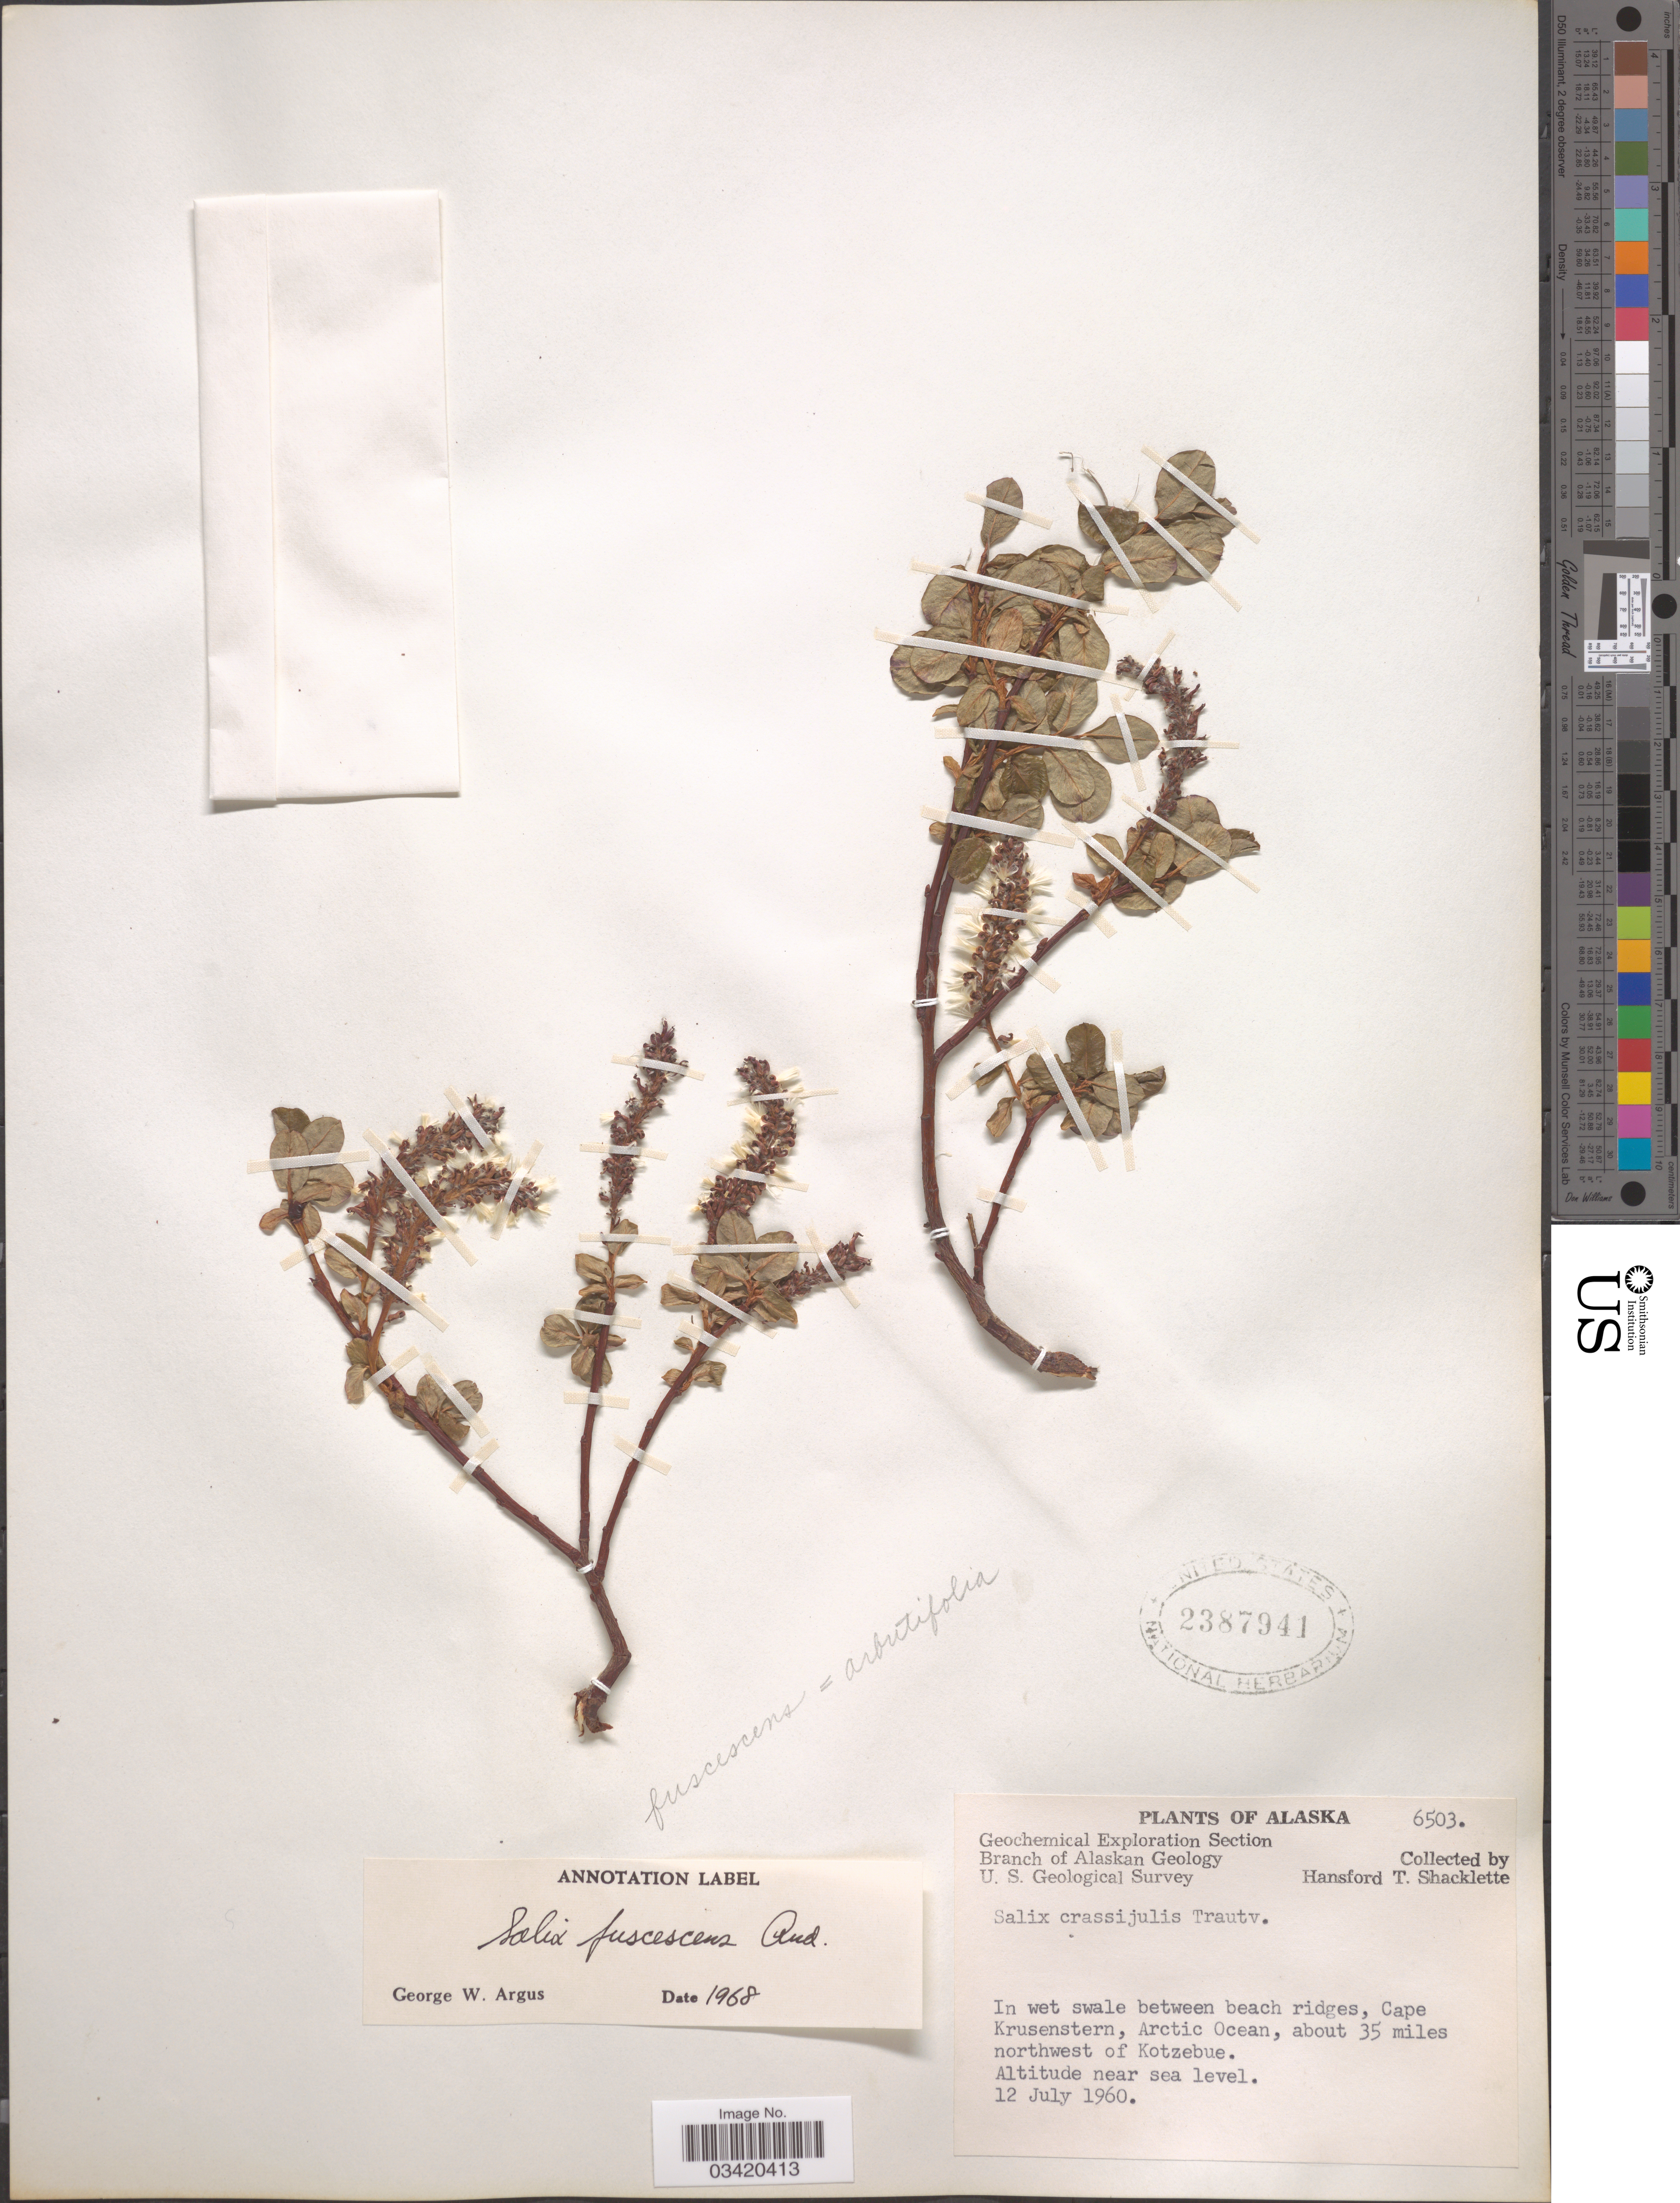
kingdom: Plantae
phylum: Tracheophyta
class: Magnoliopsida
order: Malpighiales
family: Salicaceae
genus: Salix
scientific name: Salix fuscescens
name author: Andersson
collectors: H. Shacklette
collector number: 6503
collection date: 1960-07-12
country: United States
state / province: Alaska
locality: In wet swale between beach ridges, Cape Krusenstern, Arctic Ocean, about 35 miles northwest of Kotzebue.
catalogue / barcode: US 2387941